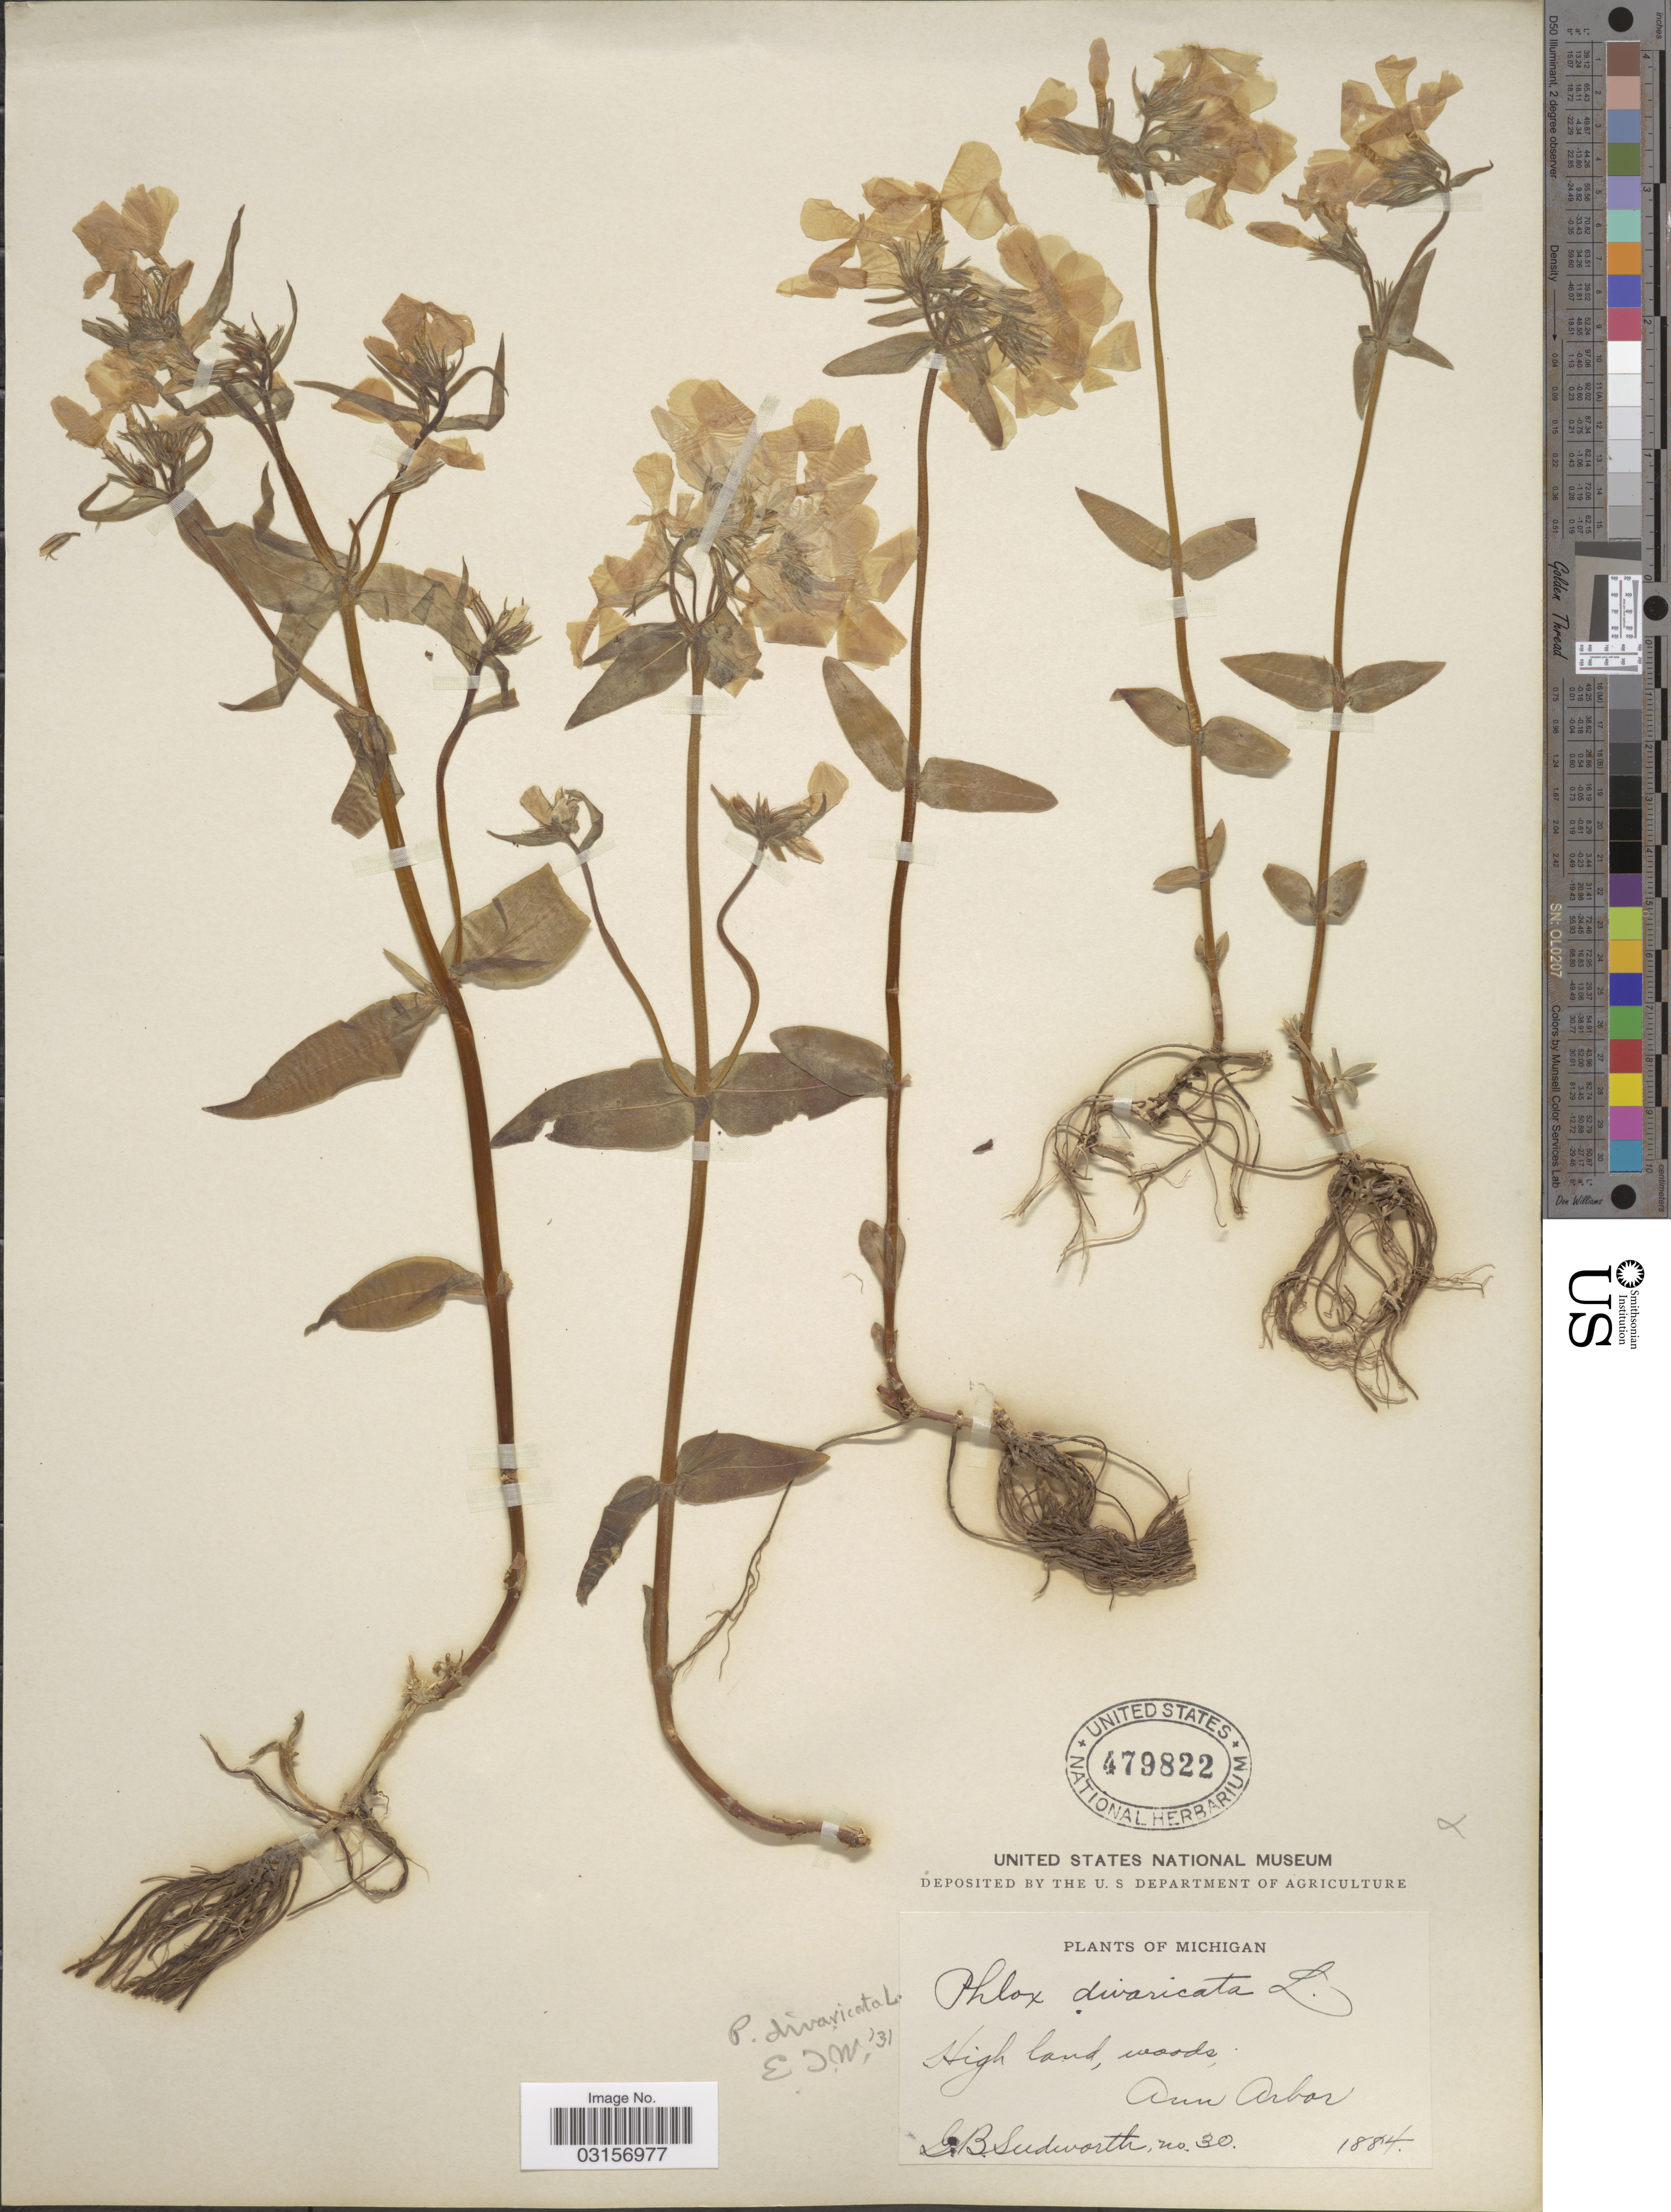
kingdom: Plantae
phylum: Tracheophyta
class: Magnoliopsida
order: Ericales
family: Polemoniaceae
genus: Phlox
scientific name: Phlox divaricata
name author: L.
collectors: G. B. Sudworth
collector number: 30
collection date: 1884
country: United States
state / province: Michigan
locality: Ann Arbor.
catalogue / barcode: US 479822